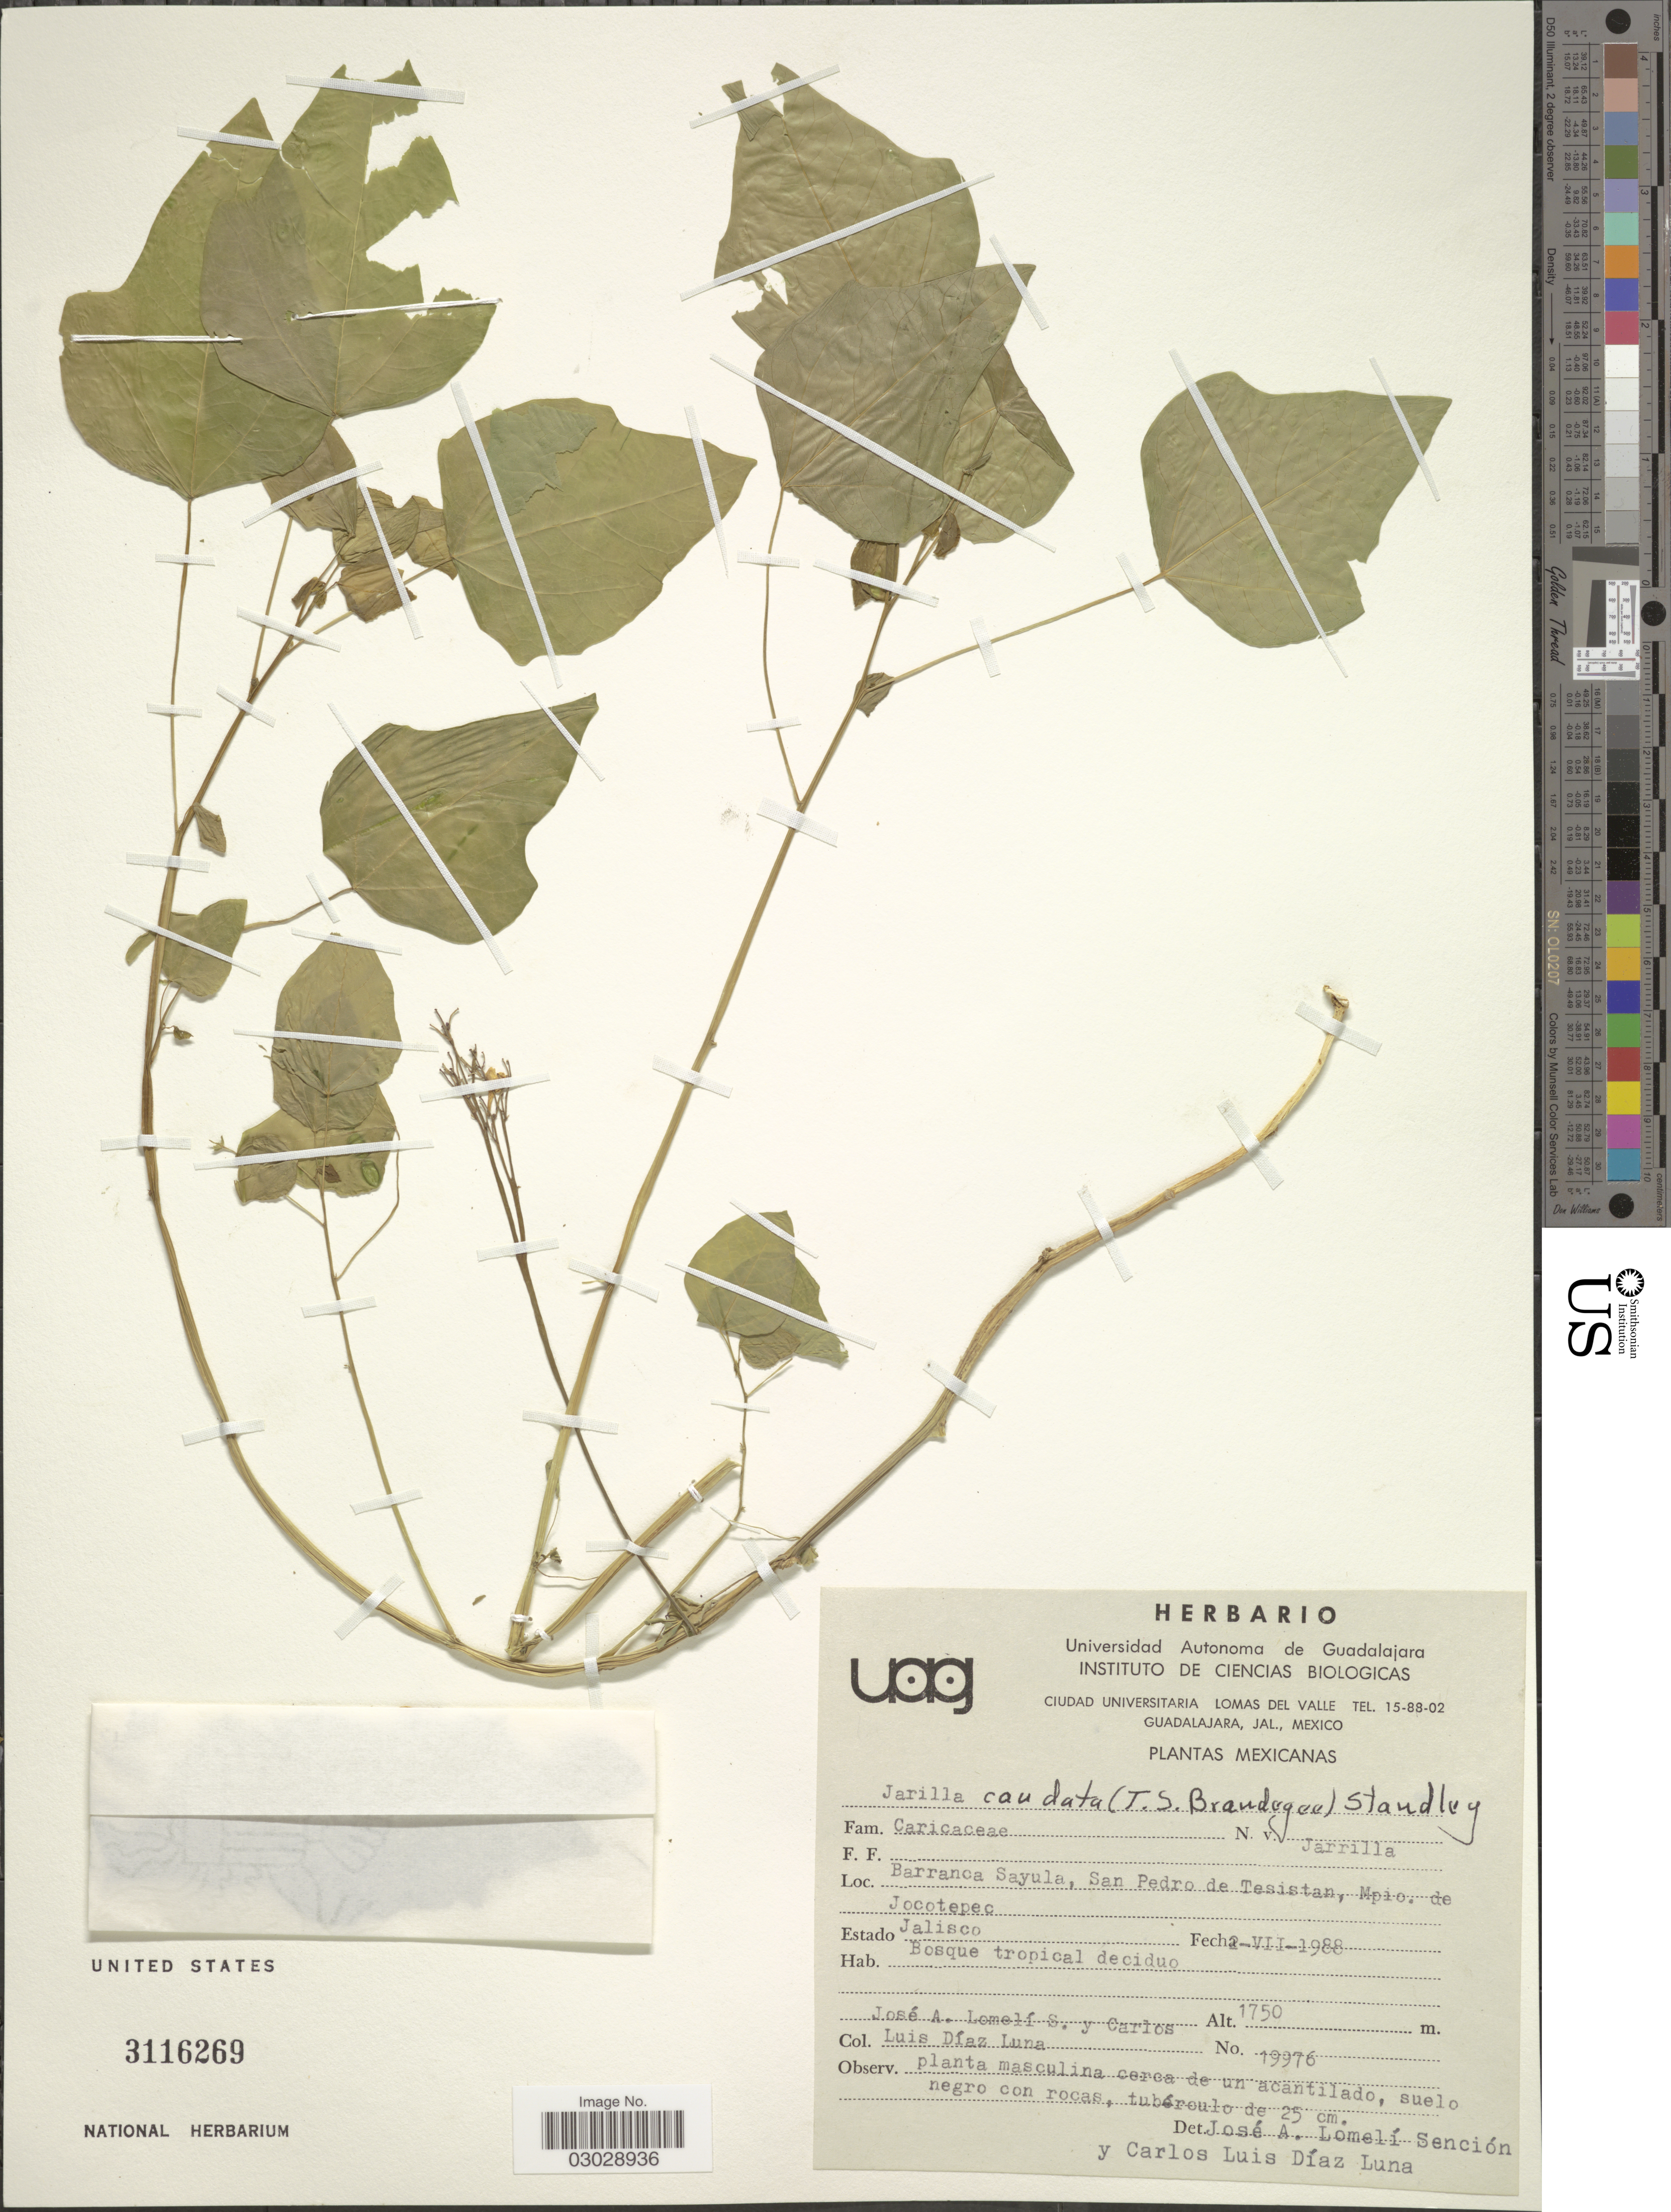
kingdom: Plantae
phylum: Tracheophyta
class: Magnoliopsida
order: Brassicales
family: Caricaceae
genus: Jarilla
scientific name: Jarilla caudata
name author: (Brandegee) Standl.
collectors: J. Lomelí S. & Diaz L., C.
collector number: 19976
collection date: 1988-07-02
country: Mexico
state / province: Jalisco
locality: Barranca Sayula, San Pedro de Tesistan, Mpio. de Jocotepec.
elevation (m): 1750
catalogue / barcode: US 3116269